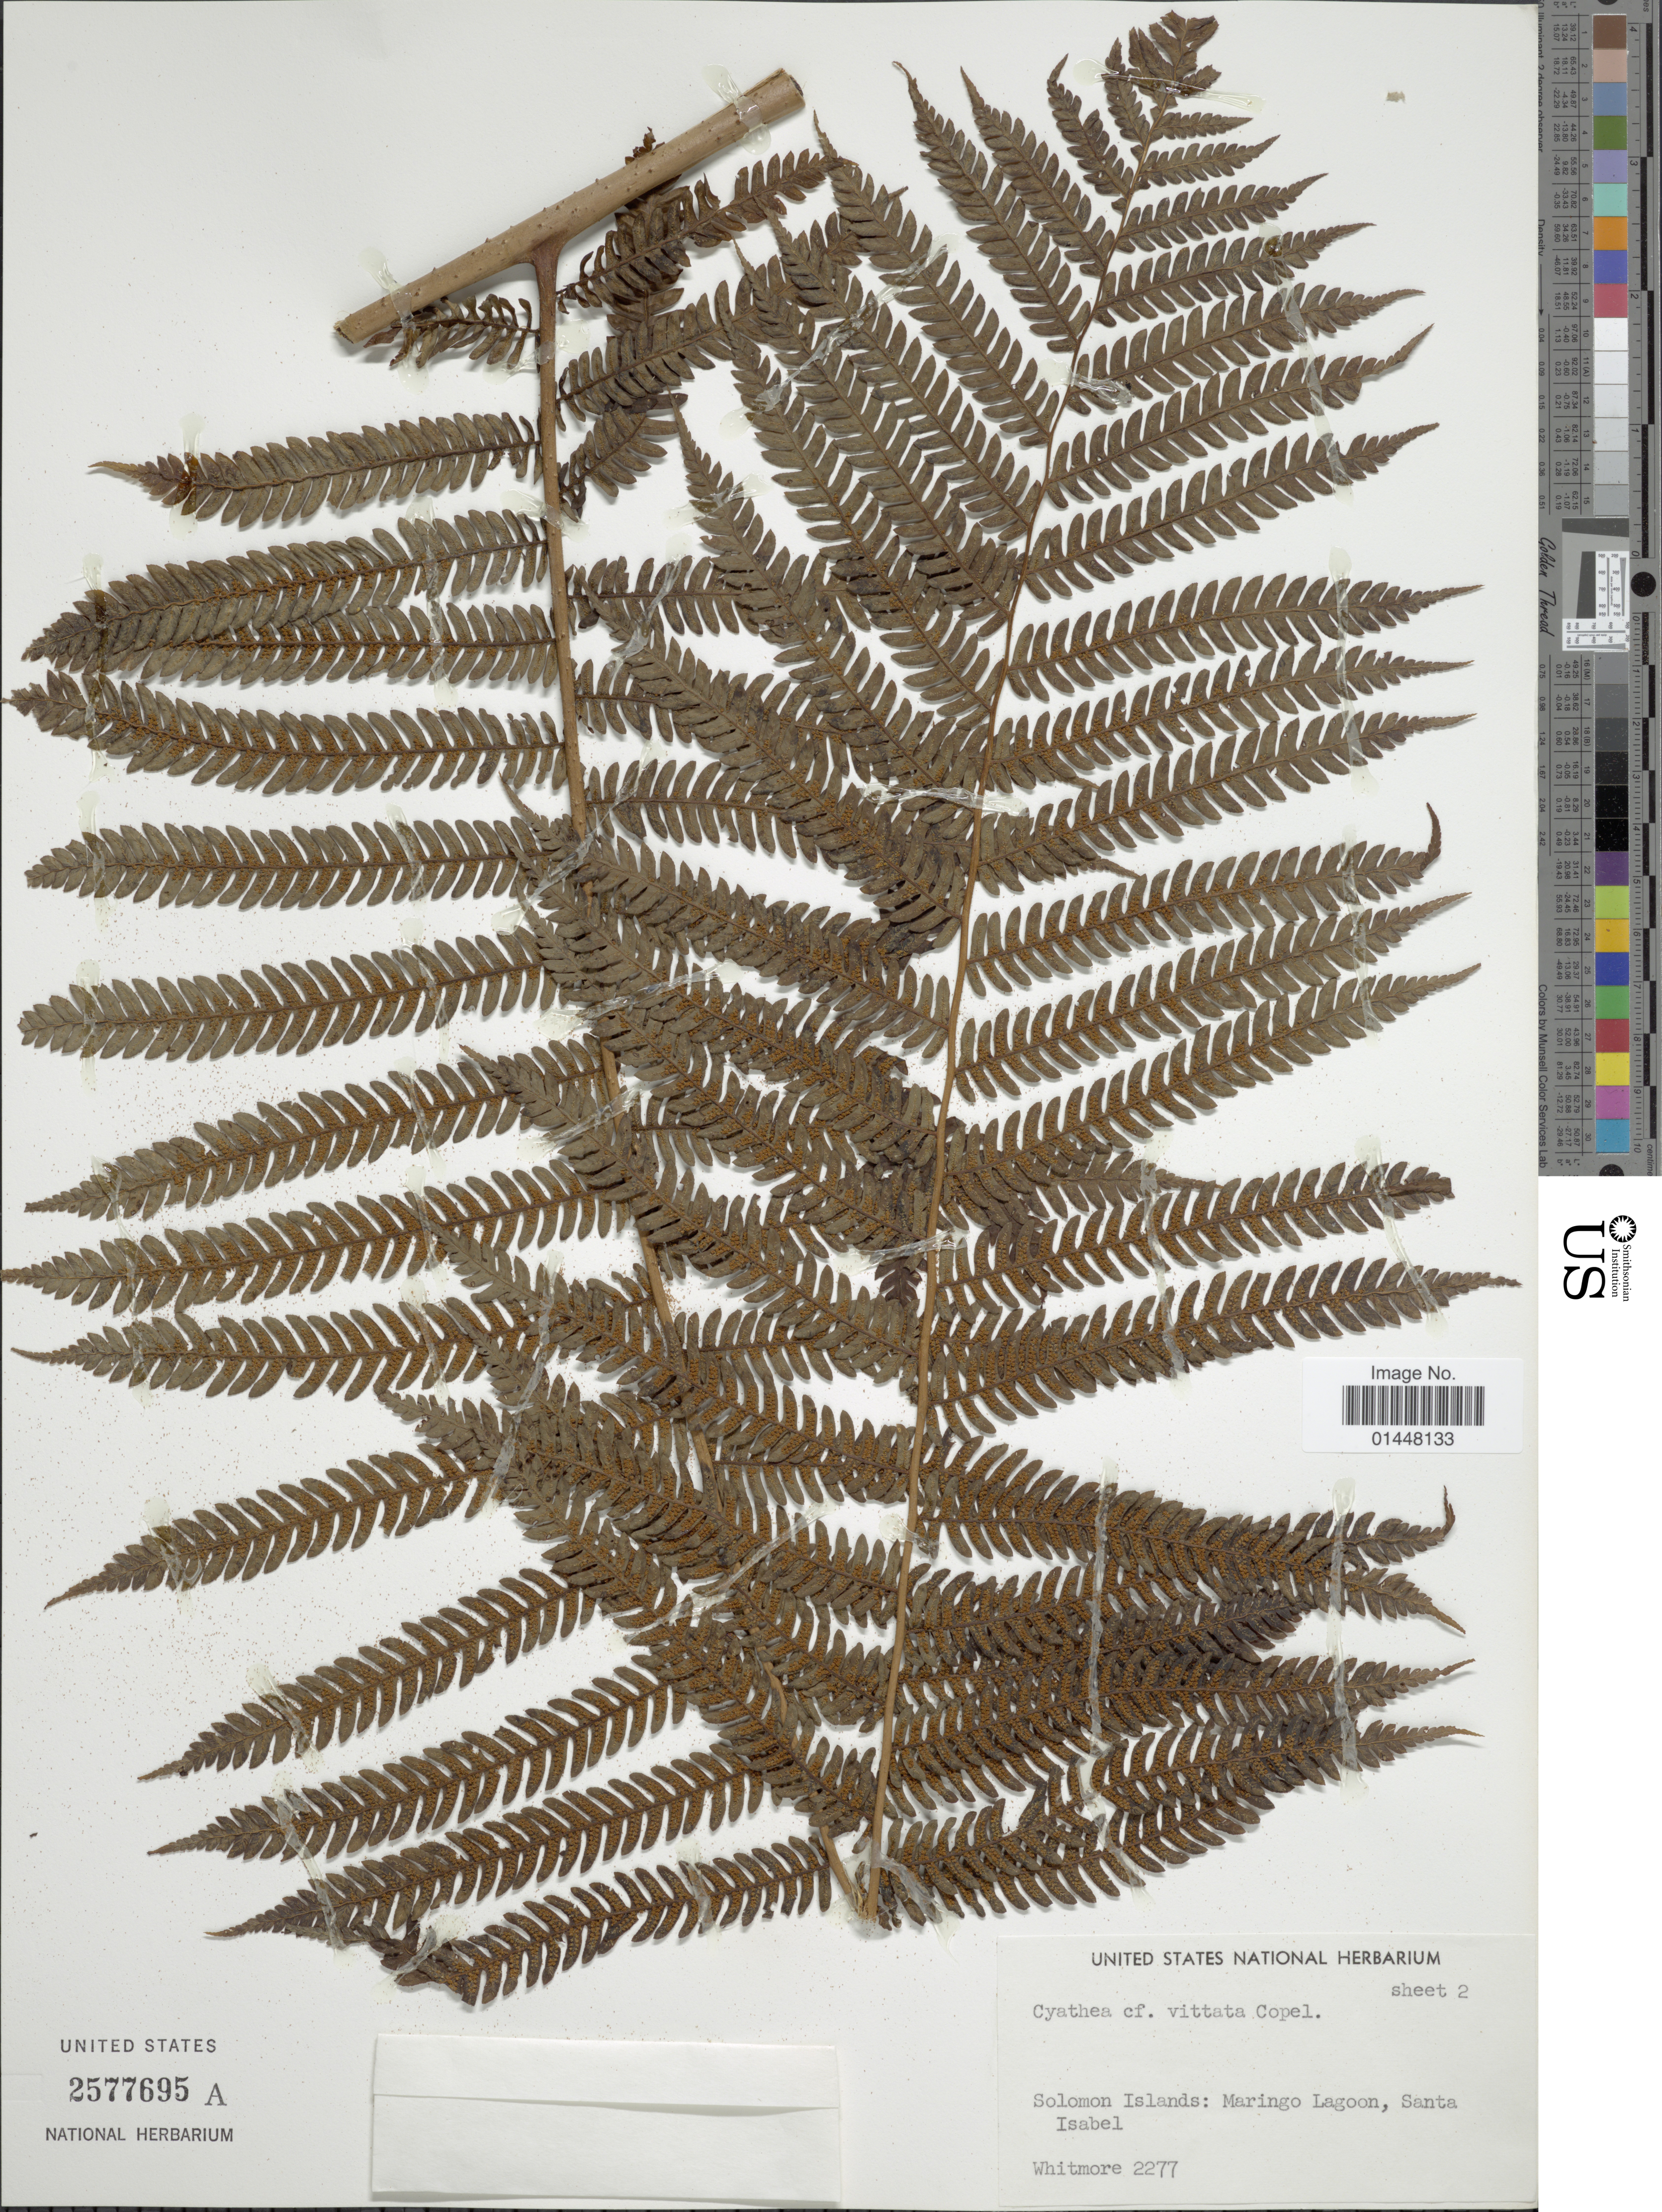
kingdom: Plantae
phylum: Tracheophyta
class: Polypodiopsida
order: Cyatheales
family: Cyatheaceae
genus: Sphaeropteris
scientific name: Sphaeropteris vittata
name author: (Copel.) R.M. Tryon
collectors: -. Whitmore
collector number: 2277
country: Solomon Islands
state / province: Solomon Islands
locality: Maringe Lagoon, Santa Isabel.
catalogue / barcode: US 2577695A